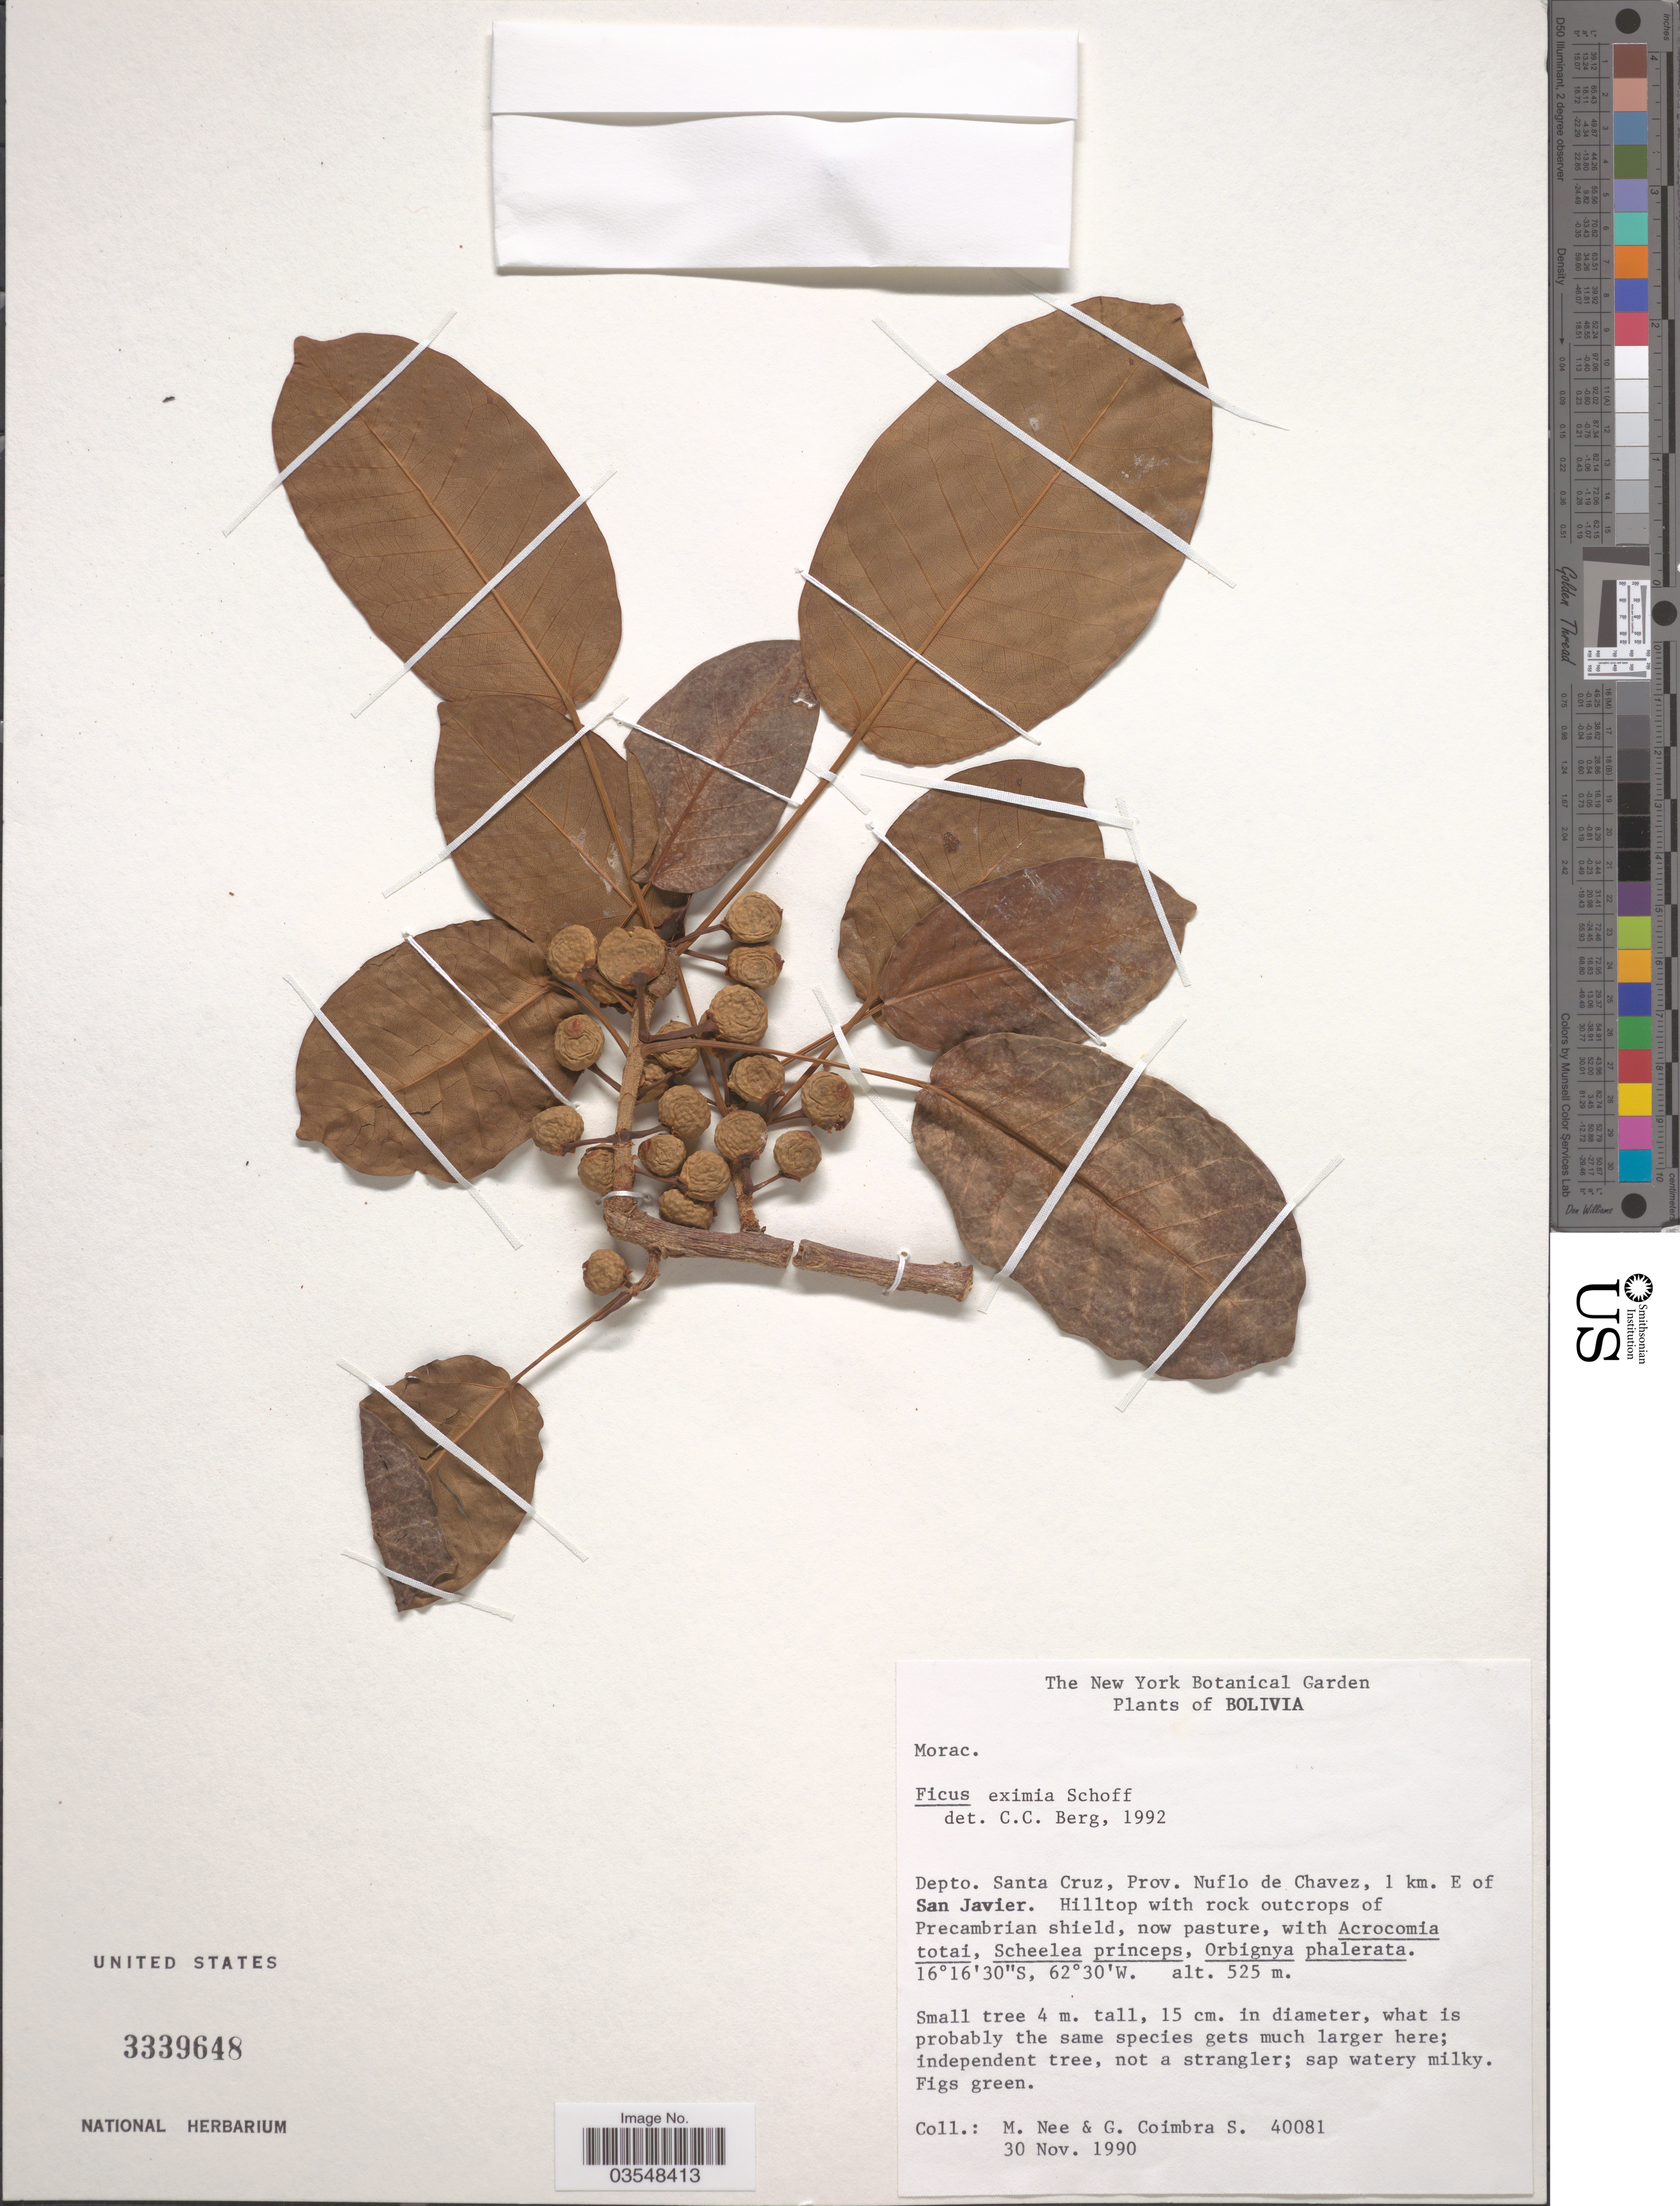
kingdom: Plantae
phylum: Tracheophyta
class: Magnoliopsida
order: Rosales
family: Moraceae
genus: Ficus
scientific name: Ficus eximia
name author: Schott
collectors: M. Nee & G. Coimbra S.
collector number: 40081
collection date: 1990-11-30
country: Bolivia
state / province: Santa Cruz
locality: Depto. Santa Cruz, Prov. Nuflo de Chavez, 1 km. E of San Javier.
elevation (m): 525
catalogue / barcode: US 3339648